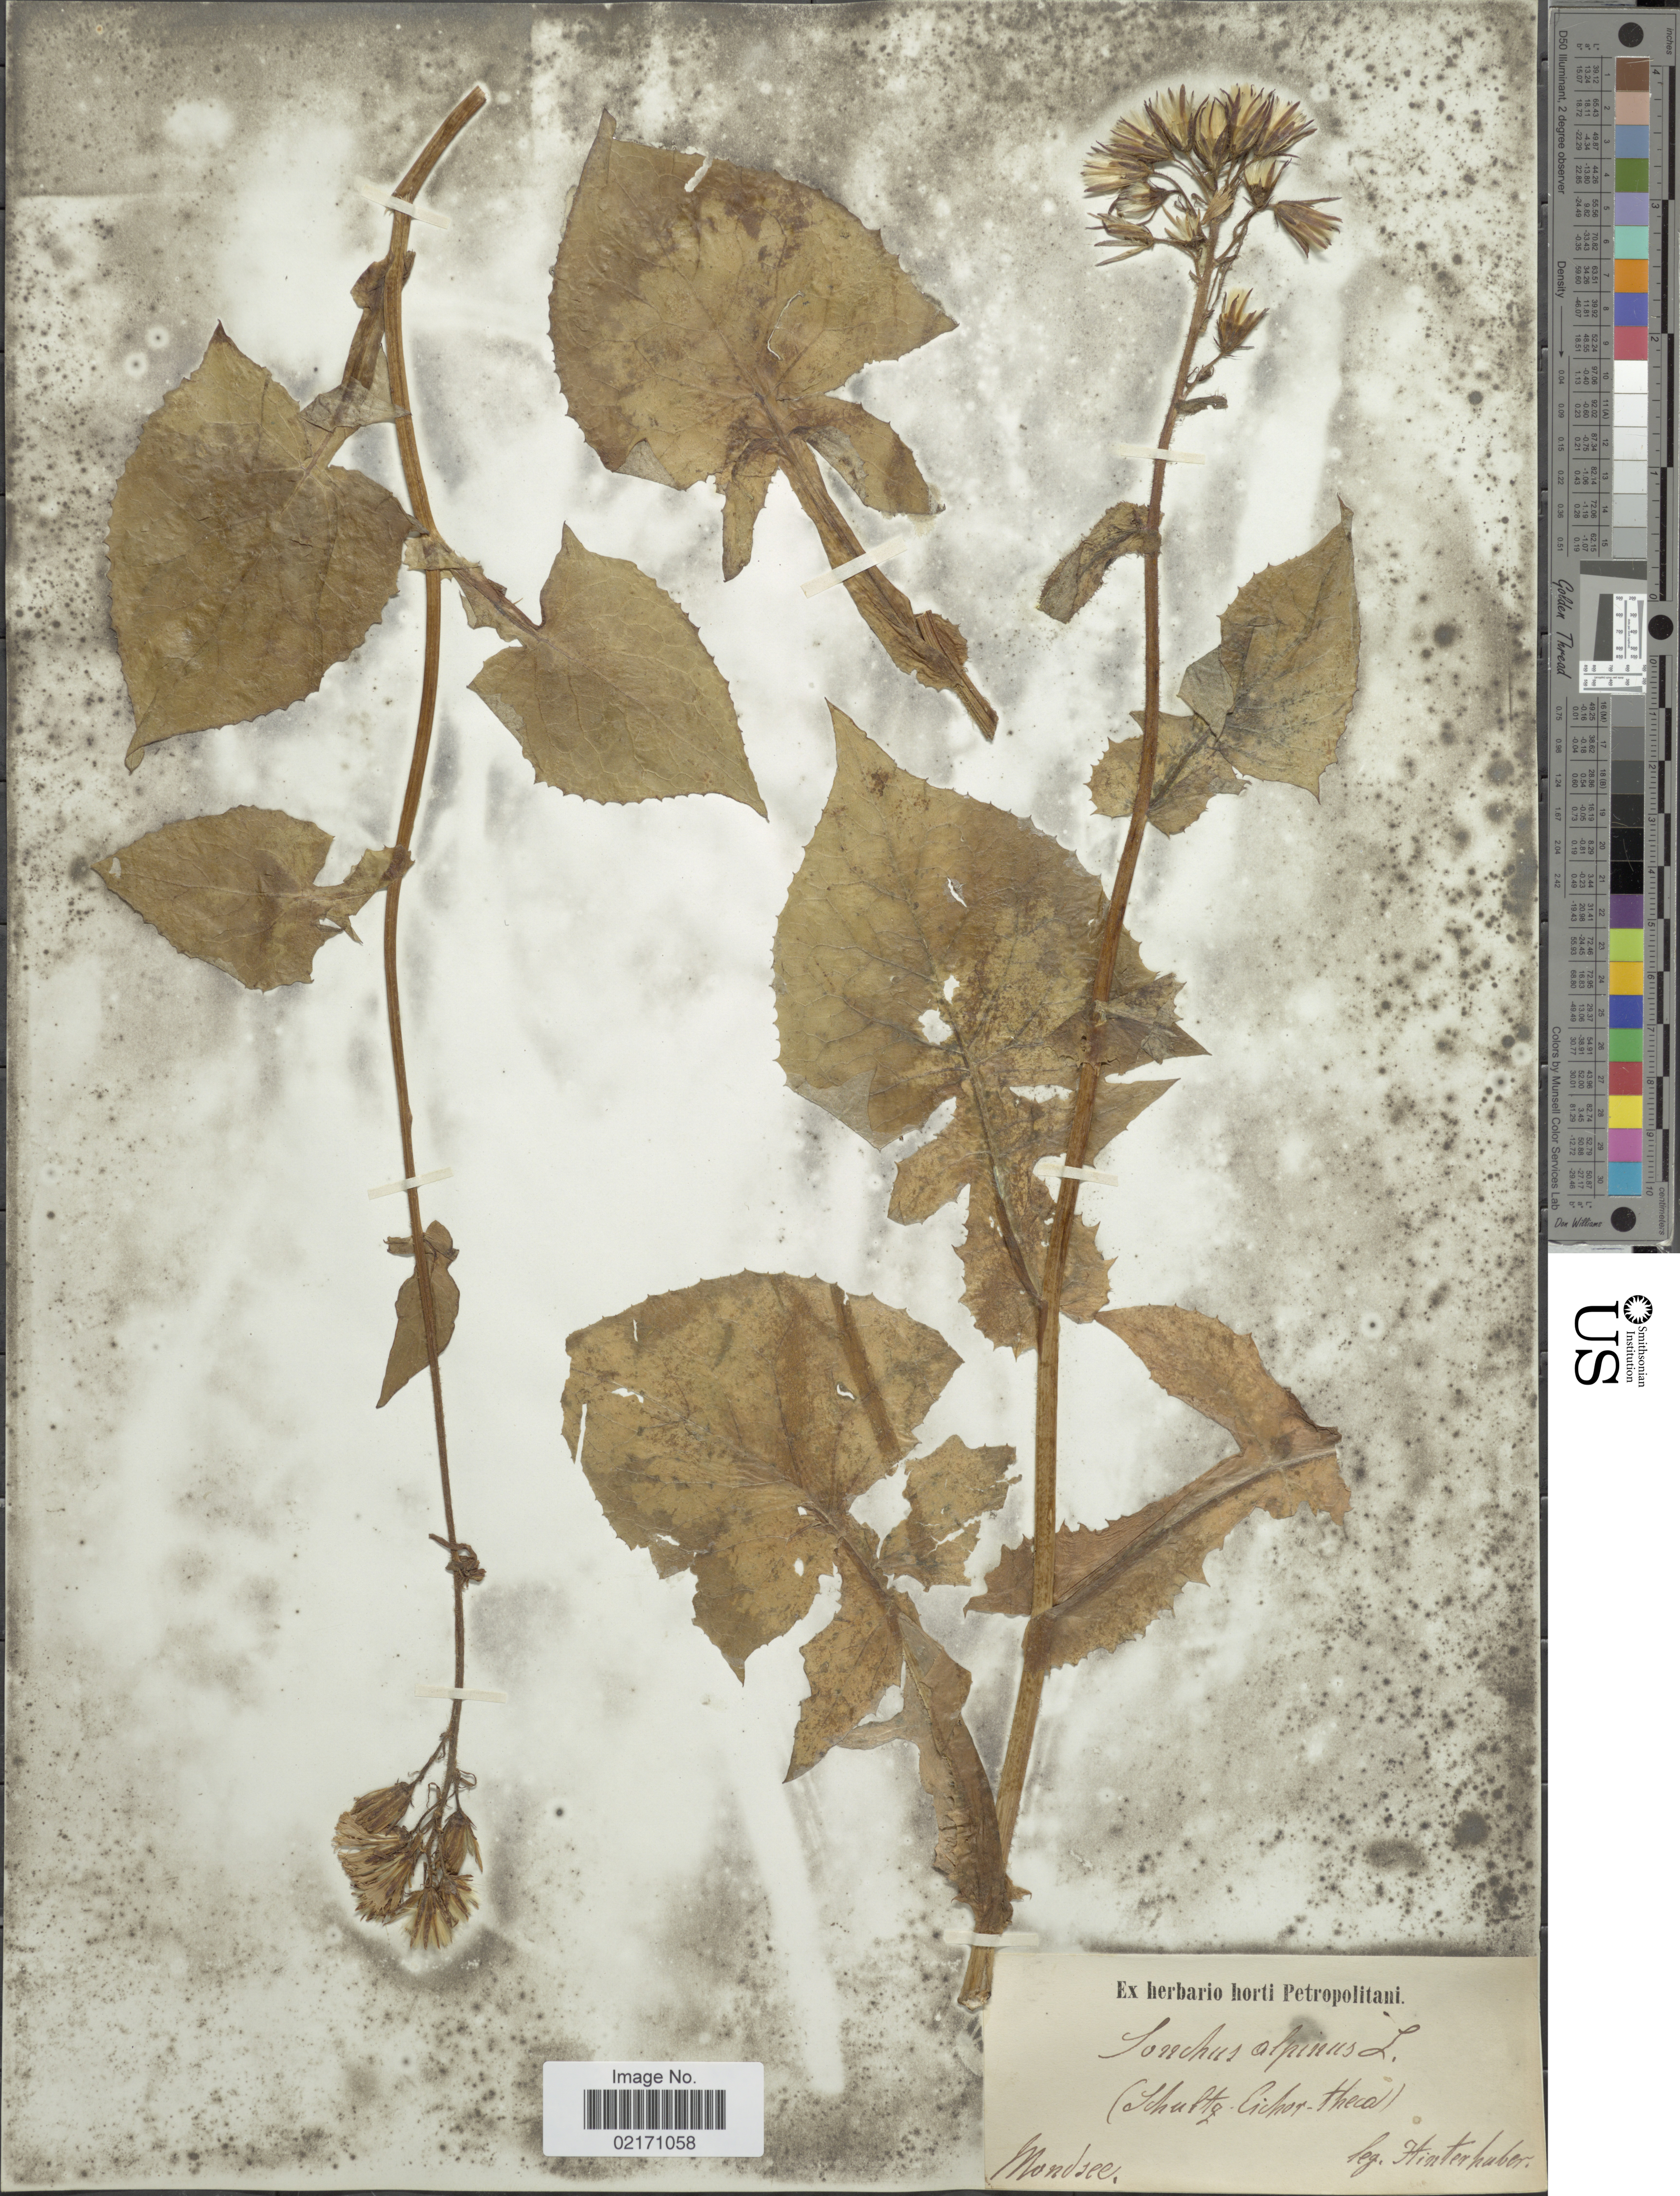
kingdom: Plantae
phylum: Tracheophyta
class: Magnoliopsida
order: Asterales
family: Asteraceae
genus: Lactuca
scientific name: Lactuca alpina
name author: (L.) A. Gray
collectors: -. Hinterhuber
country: Austria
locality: Mondsee